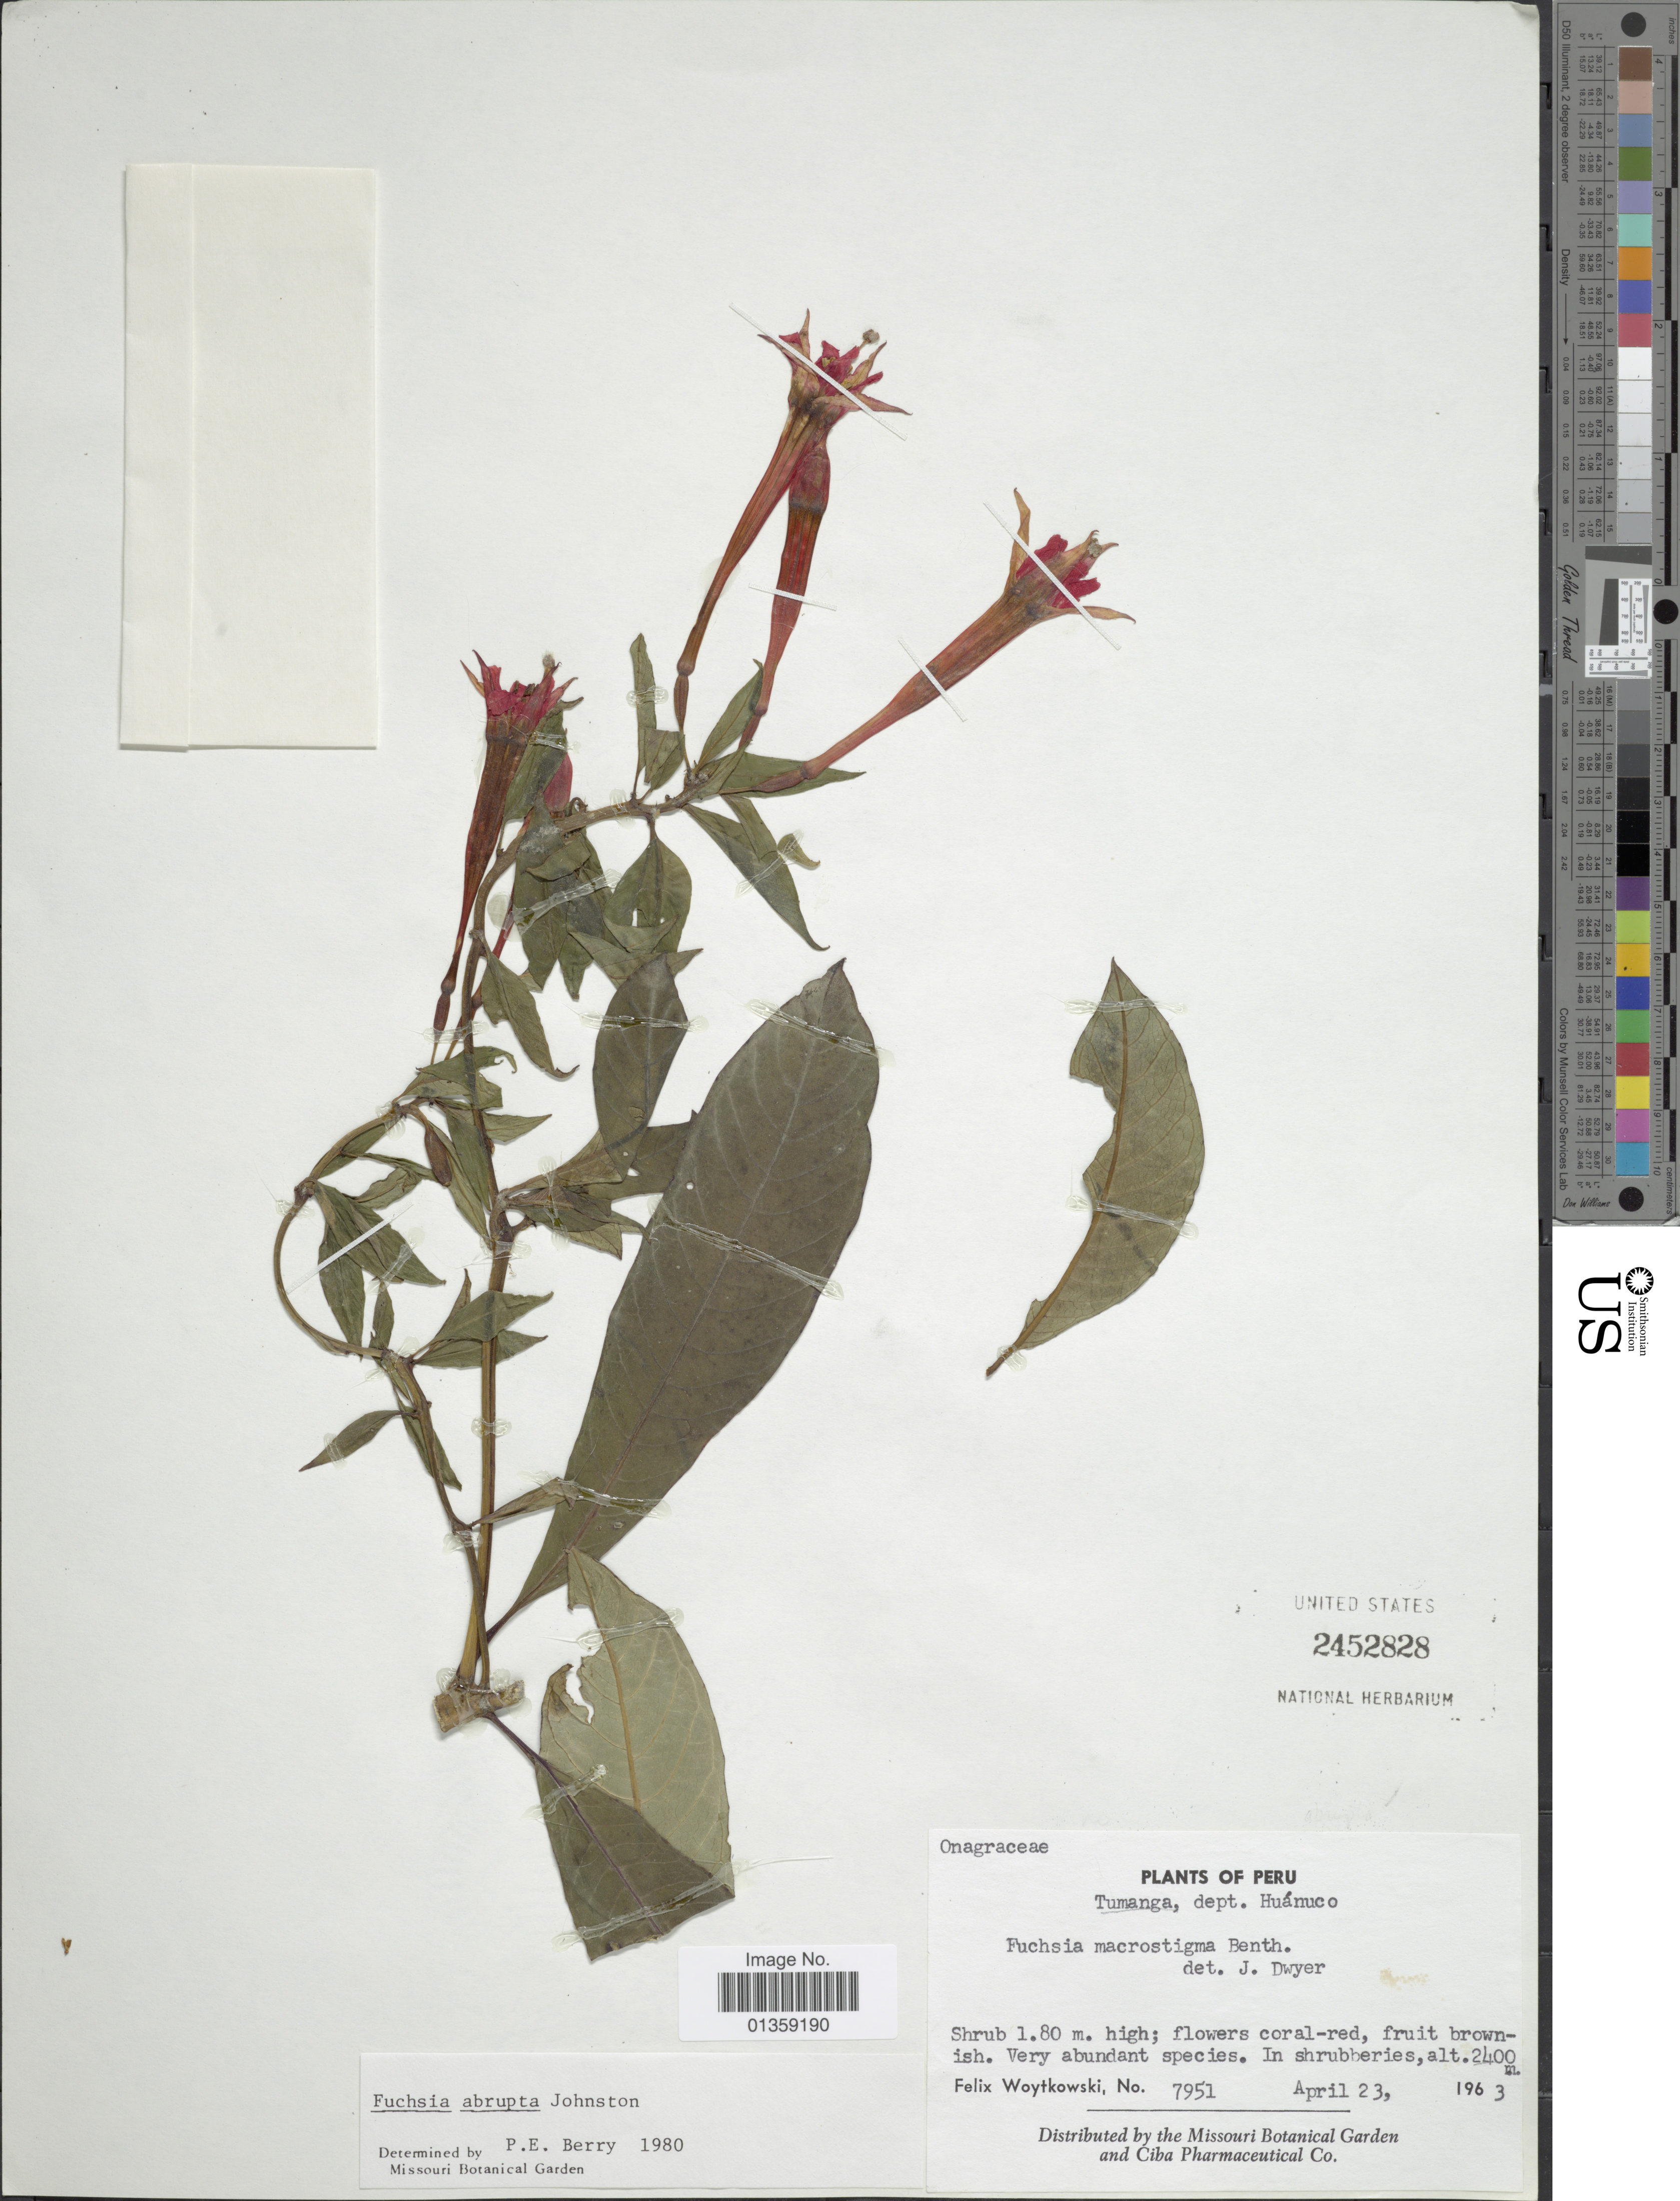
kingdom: Plantae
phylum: Tracheophyta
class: Magnoliopsida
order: Myrtales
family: Onagraceae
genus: Fuchsia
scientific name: Fuchsia abrupta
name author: I.M. Johnst.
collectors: F. Woytkowski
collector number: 7951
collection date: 1963-04-23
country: Peru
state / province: Huánuco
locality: Tumango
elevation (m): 2400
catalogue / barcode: US 2452828